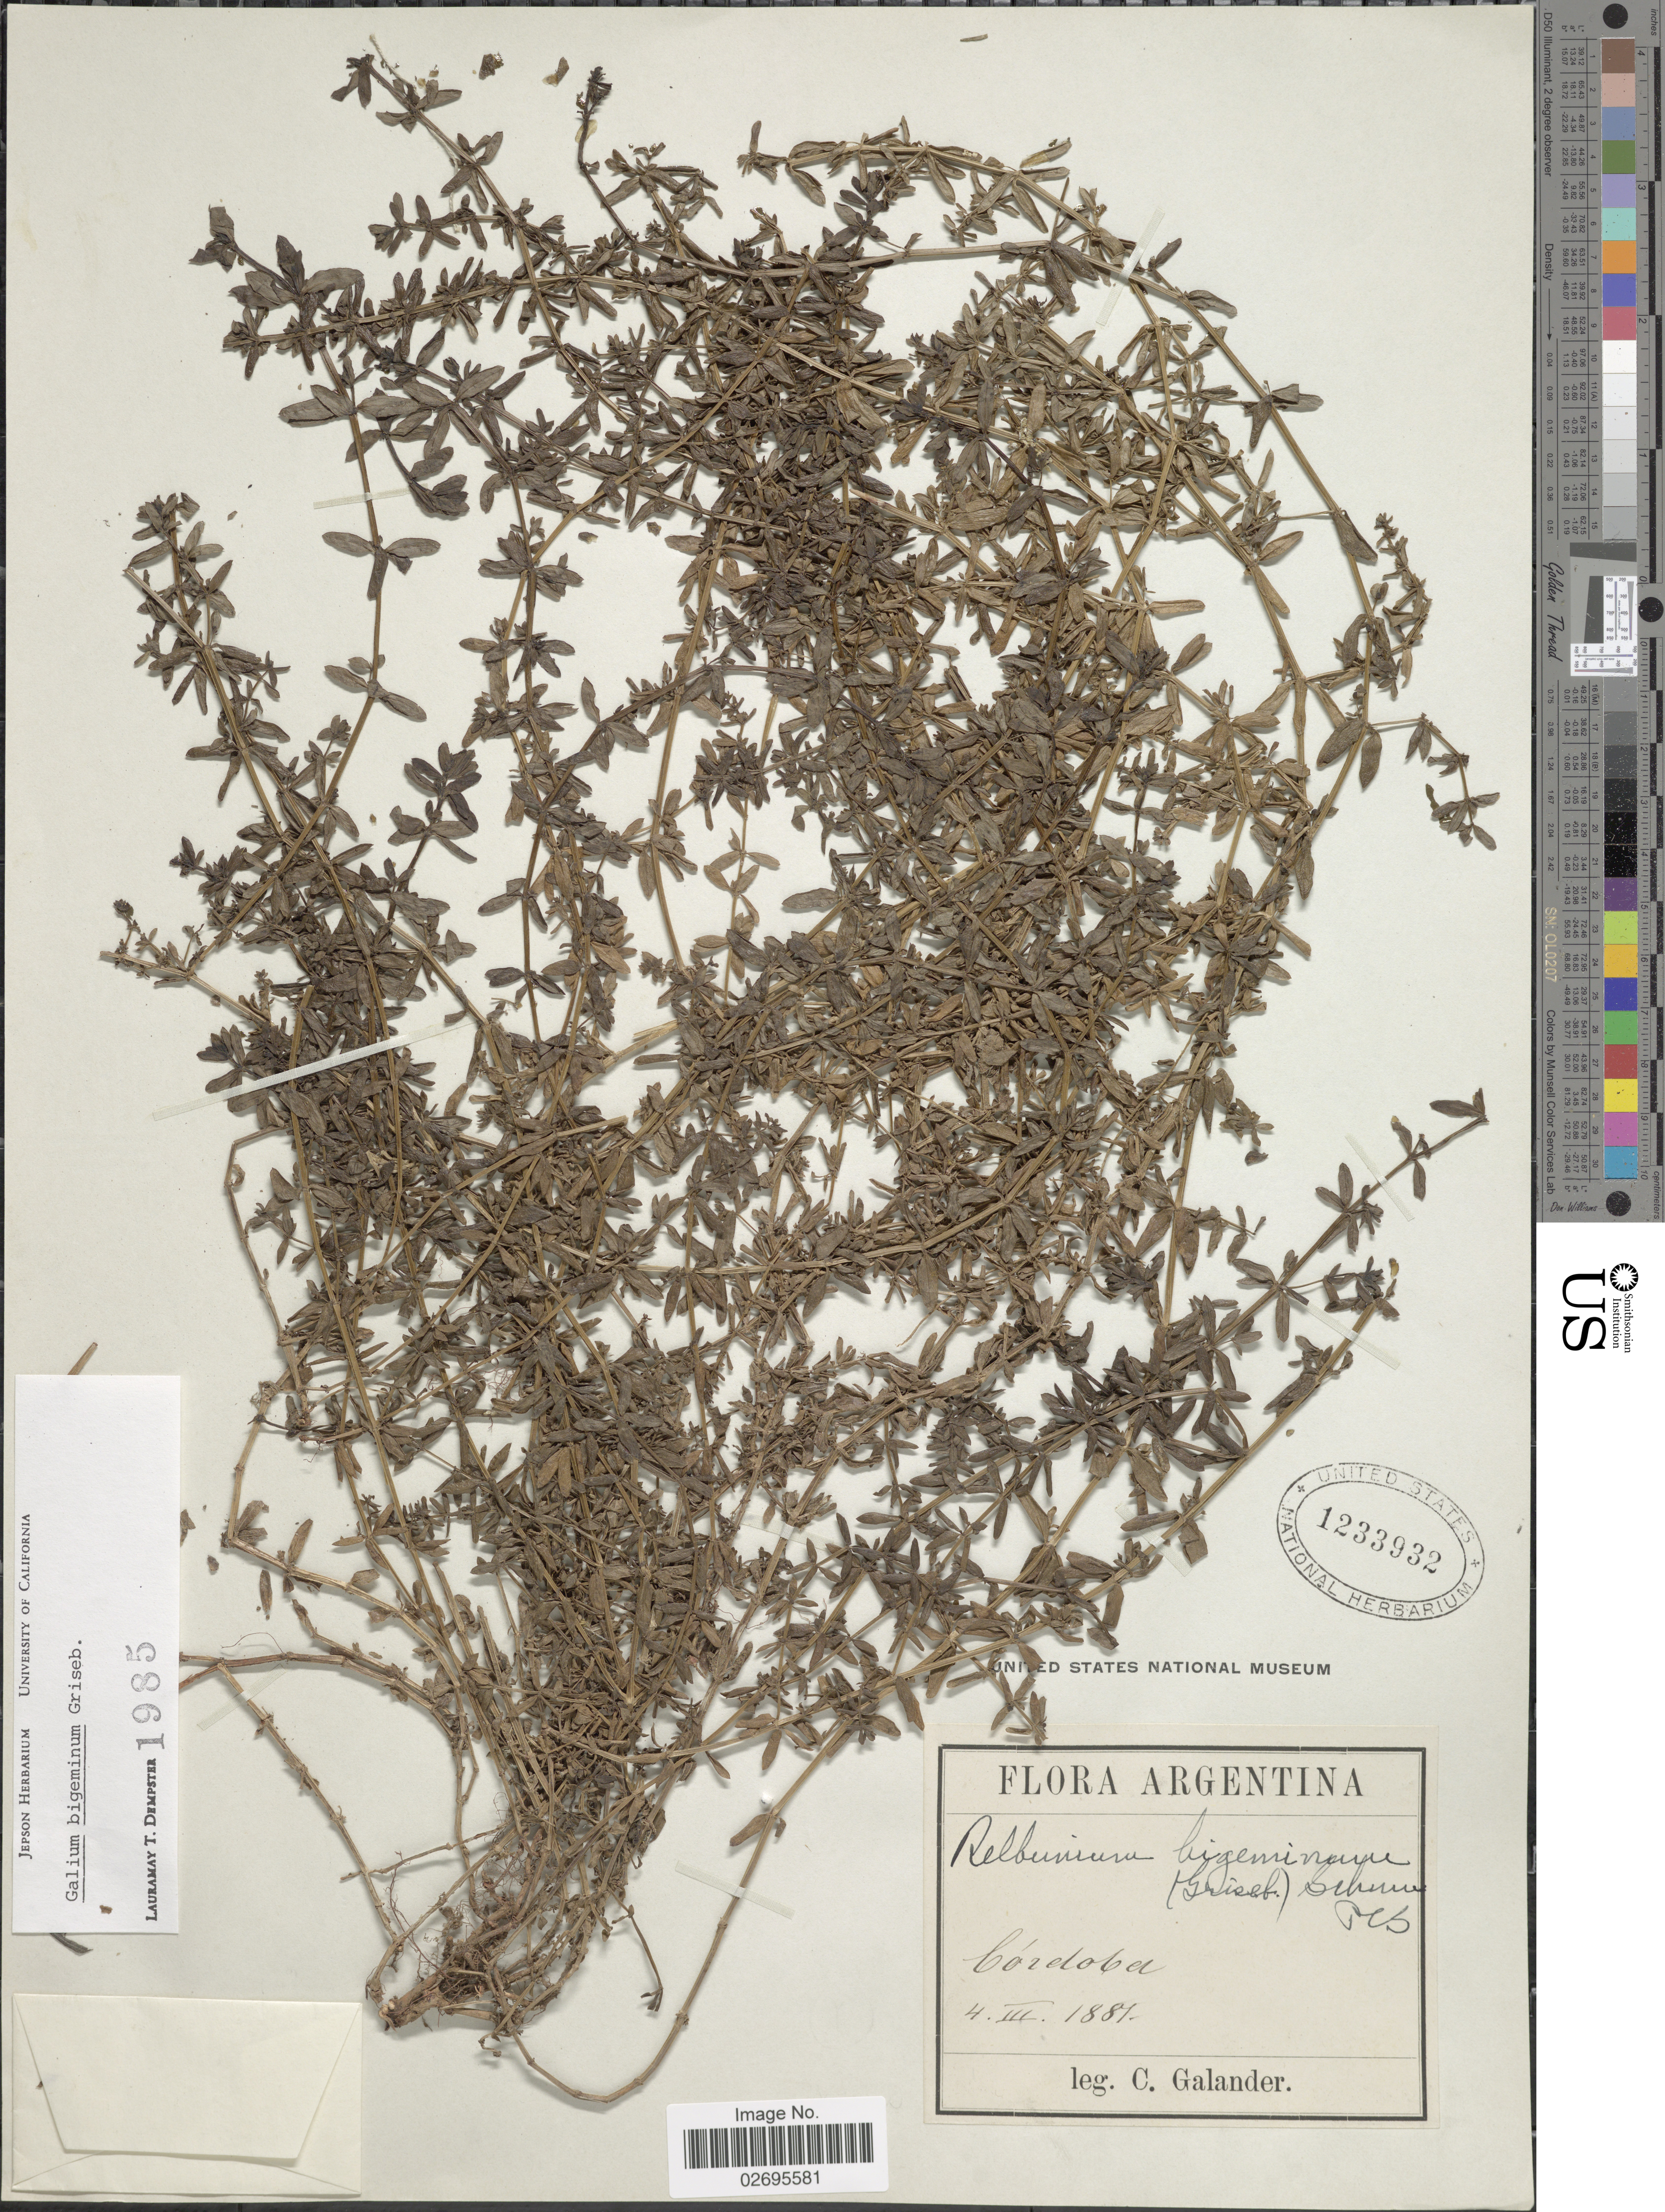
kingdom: Plantae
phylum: Tracheophyta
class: Magnoliopsida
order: Gentianales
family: Rubiaceae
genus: Galium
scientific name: Galium bigeminum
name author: Griseb.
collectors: C. Galander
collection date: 1881-03-04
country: Argentina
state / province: Cordoba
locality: Córdoba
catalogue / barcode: US 1233932